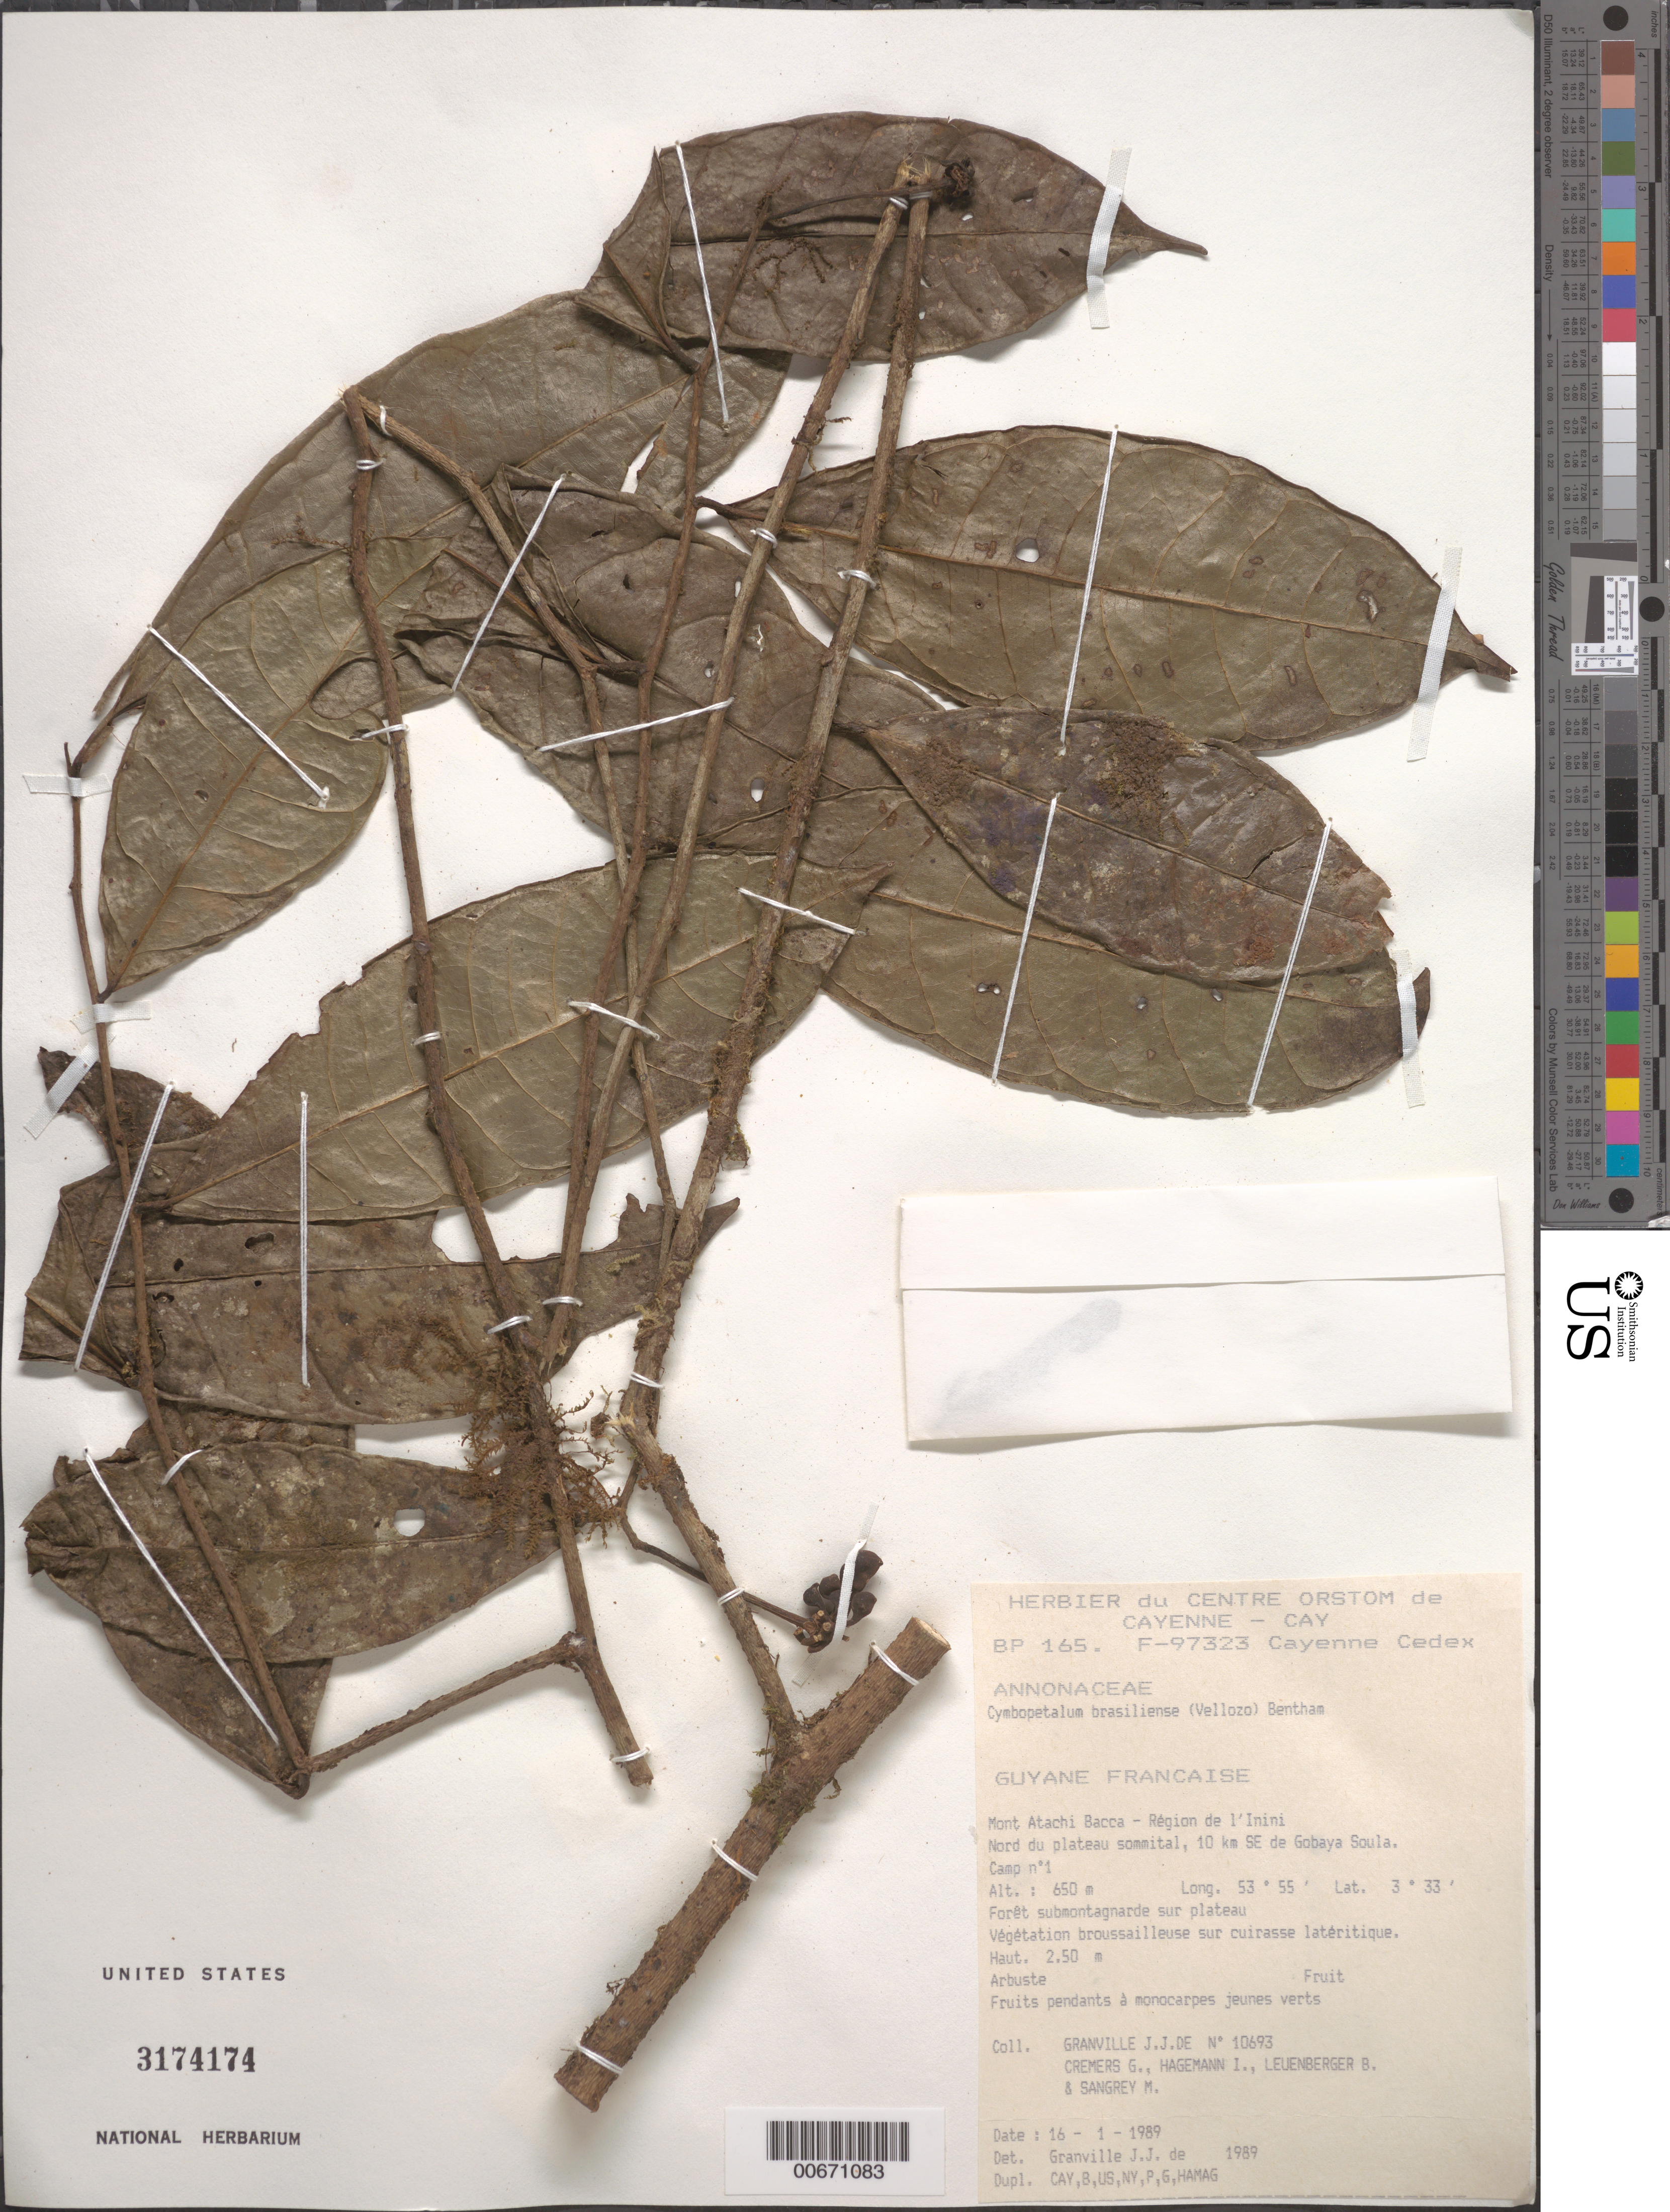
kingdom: Plantae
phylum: Tracheophyta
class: Magnoliopsida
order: Magnoliales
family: Annonaceae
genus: Cymbopetalum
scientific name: Cymbopetalum brasiliense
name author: (Vell.) Benth. ex Baill.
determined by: Granville, J. J. de, (CAY), Institut de Recherche pour le Developpement (IRD) (FRENCH GUIANA)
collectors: J.-J. de Granville, G. Cremers, J. Hagemann, B. E. Leuenberger & M. S. Sangrey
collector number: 10693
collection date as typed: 16-Jan-89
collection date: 1989-01-16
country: French Guiana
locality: Mont Atachi Bacca, région de l'Inini. Nord du plateua sommital, 10 km SE de Gobaya Soula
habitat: Forêt submontagnarde sur plateau, végétation broussailleuse sur cuirasse latéritique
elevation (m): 650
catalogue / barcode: US 3174174